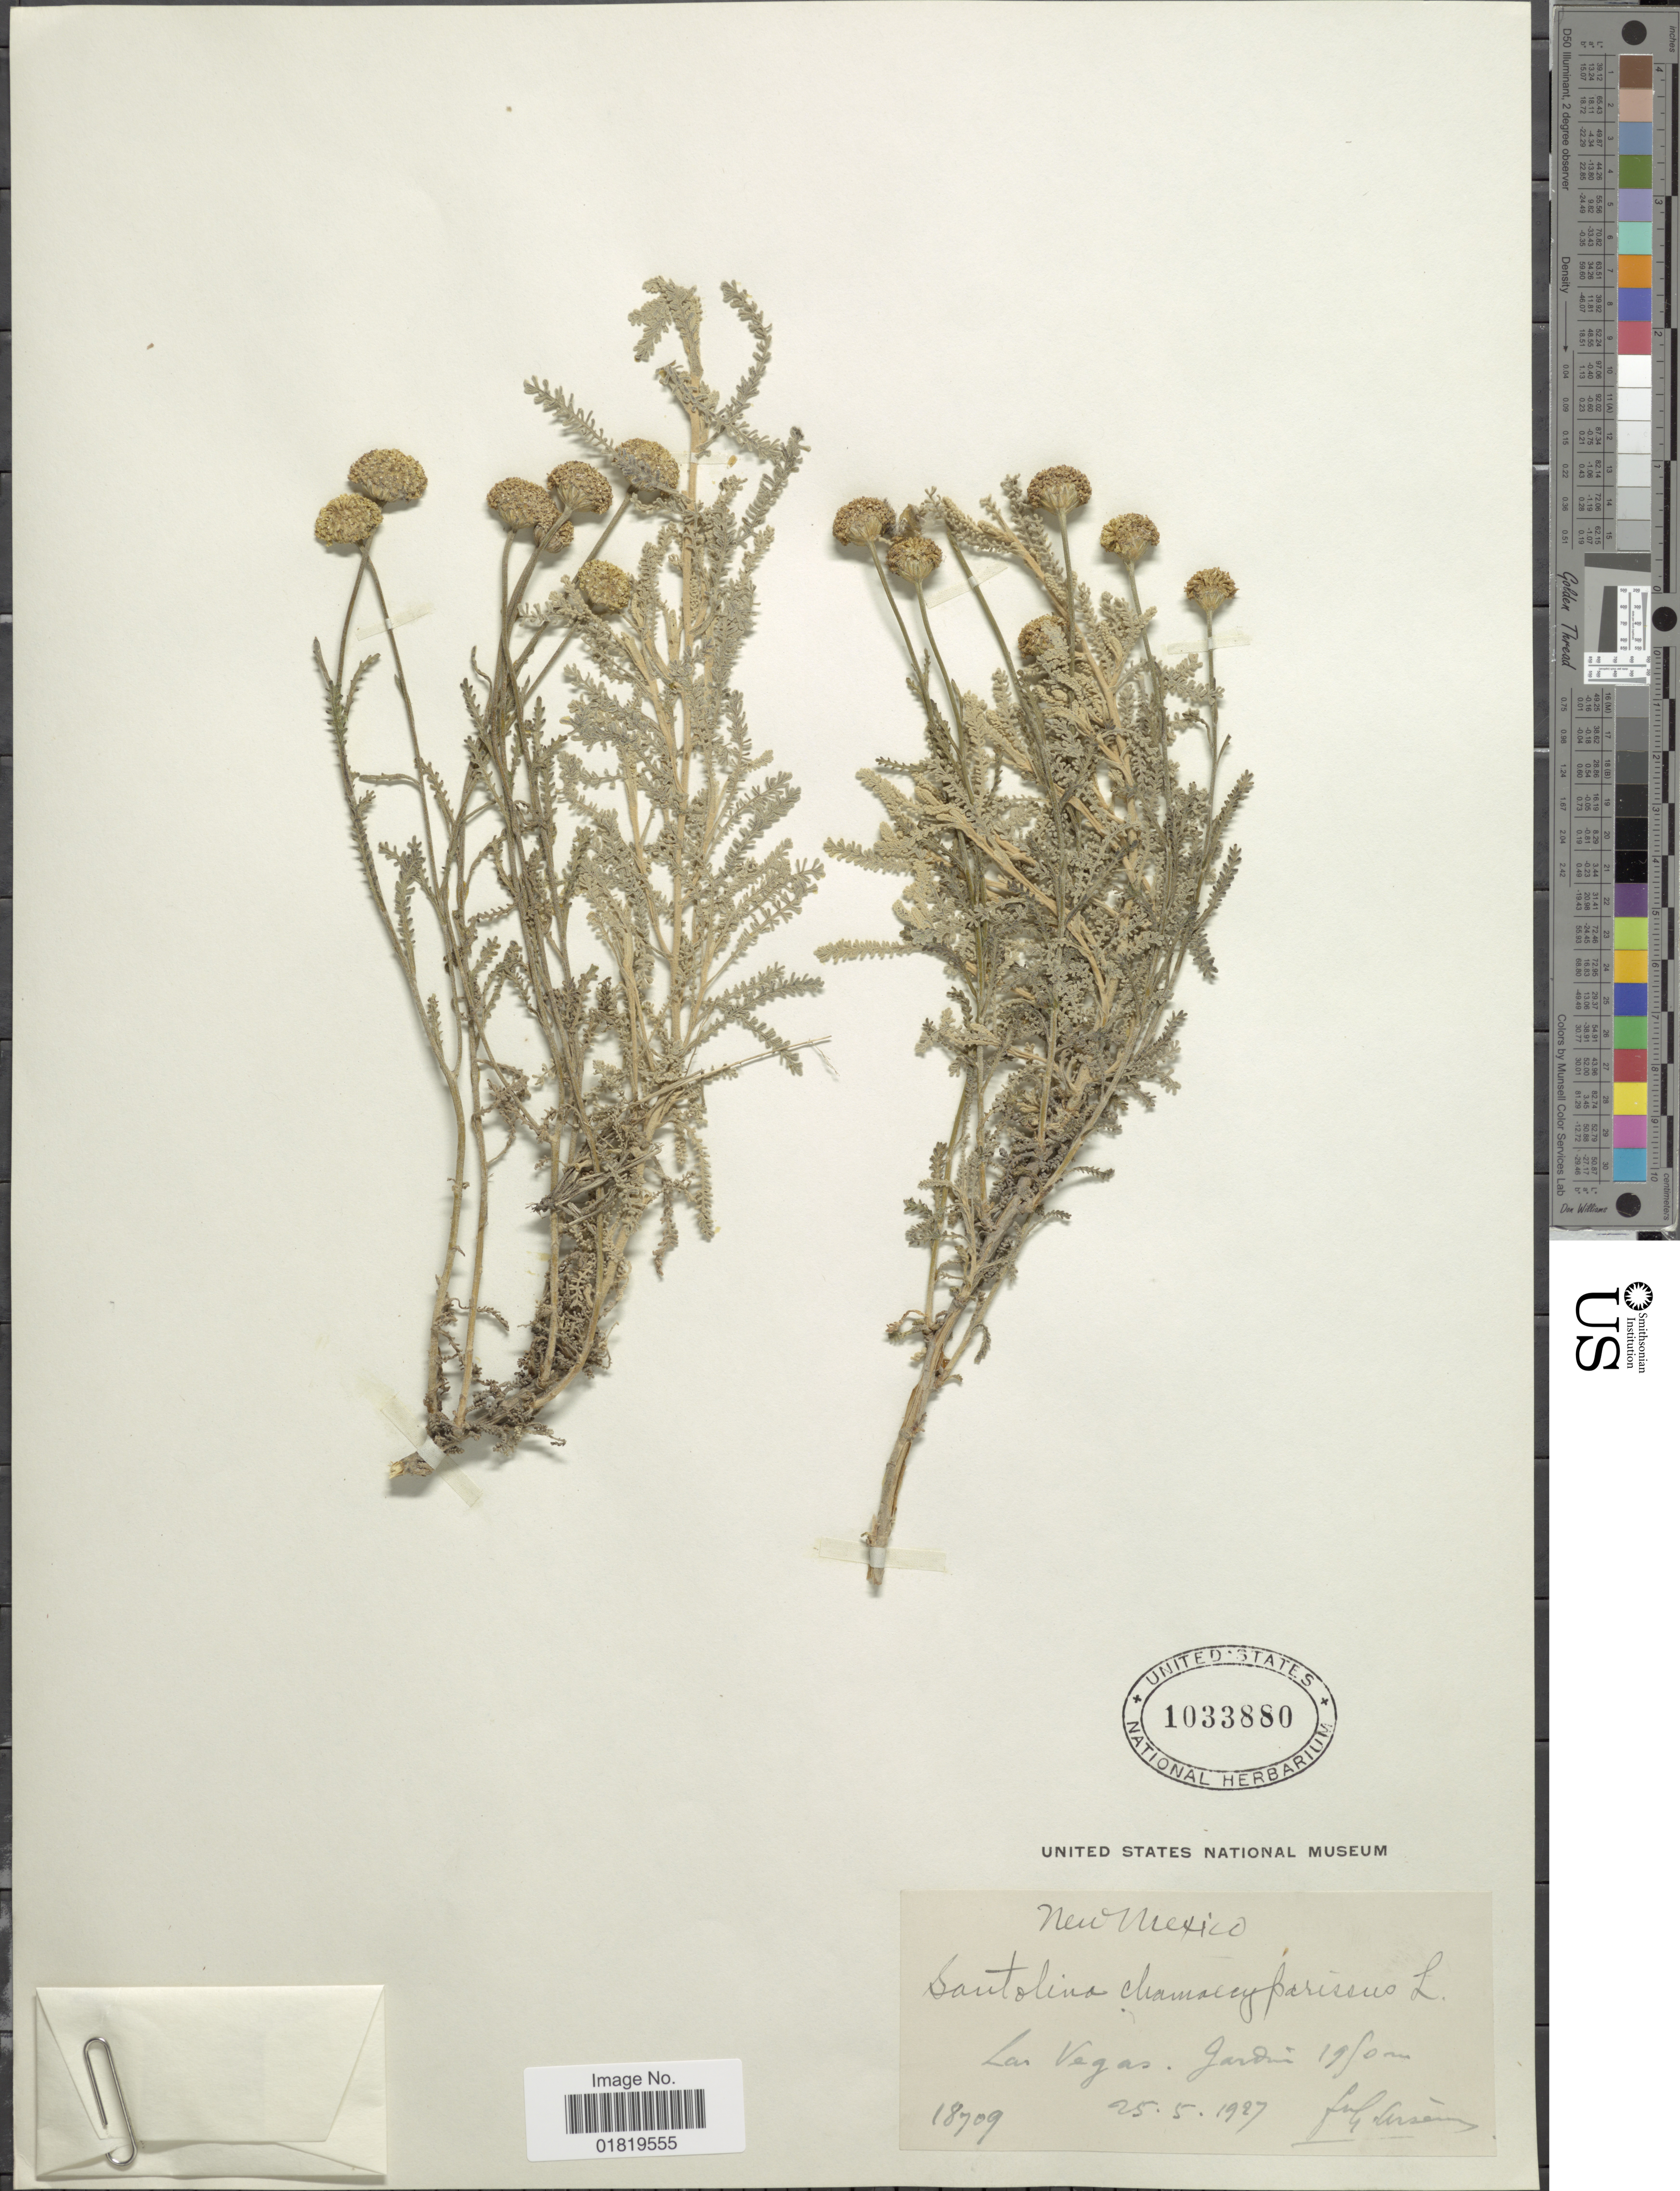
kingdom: Plantae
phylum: Tracheophyta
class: Magnoliopsida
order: Asterales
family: Asteraceae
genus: Santolina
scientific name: Santolina chamaecyparissus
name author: L.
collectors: Bro. G. Arsène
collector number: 18709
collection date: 1927-05-25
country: United States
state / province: New Mexico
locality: Las Vegas, Jardin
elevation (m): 1950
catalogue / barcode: US 1033880